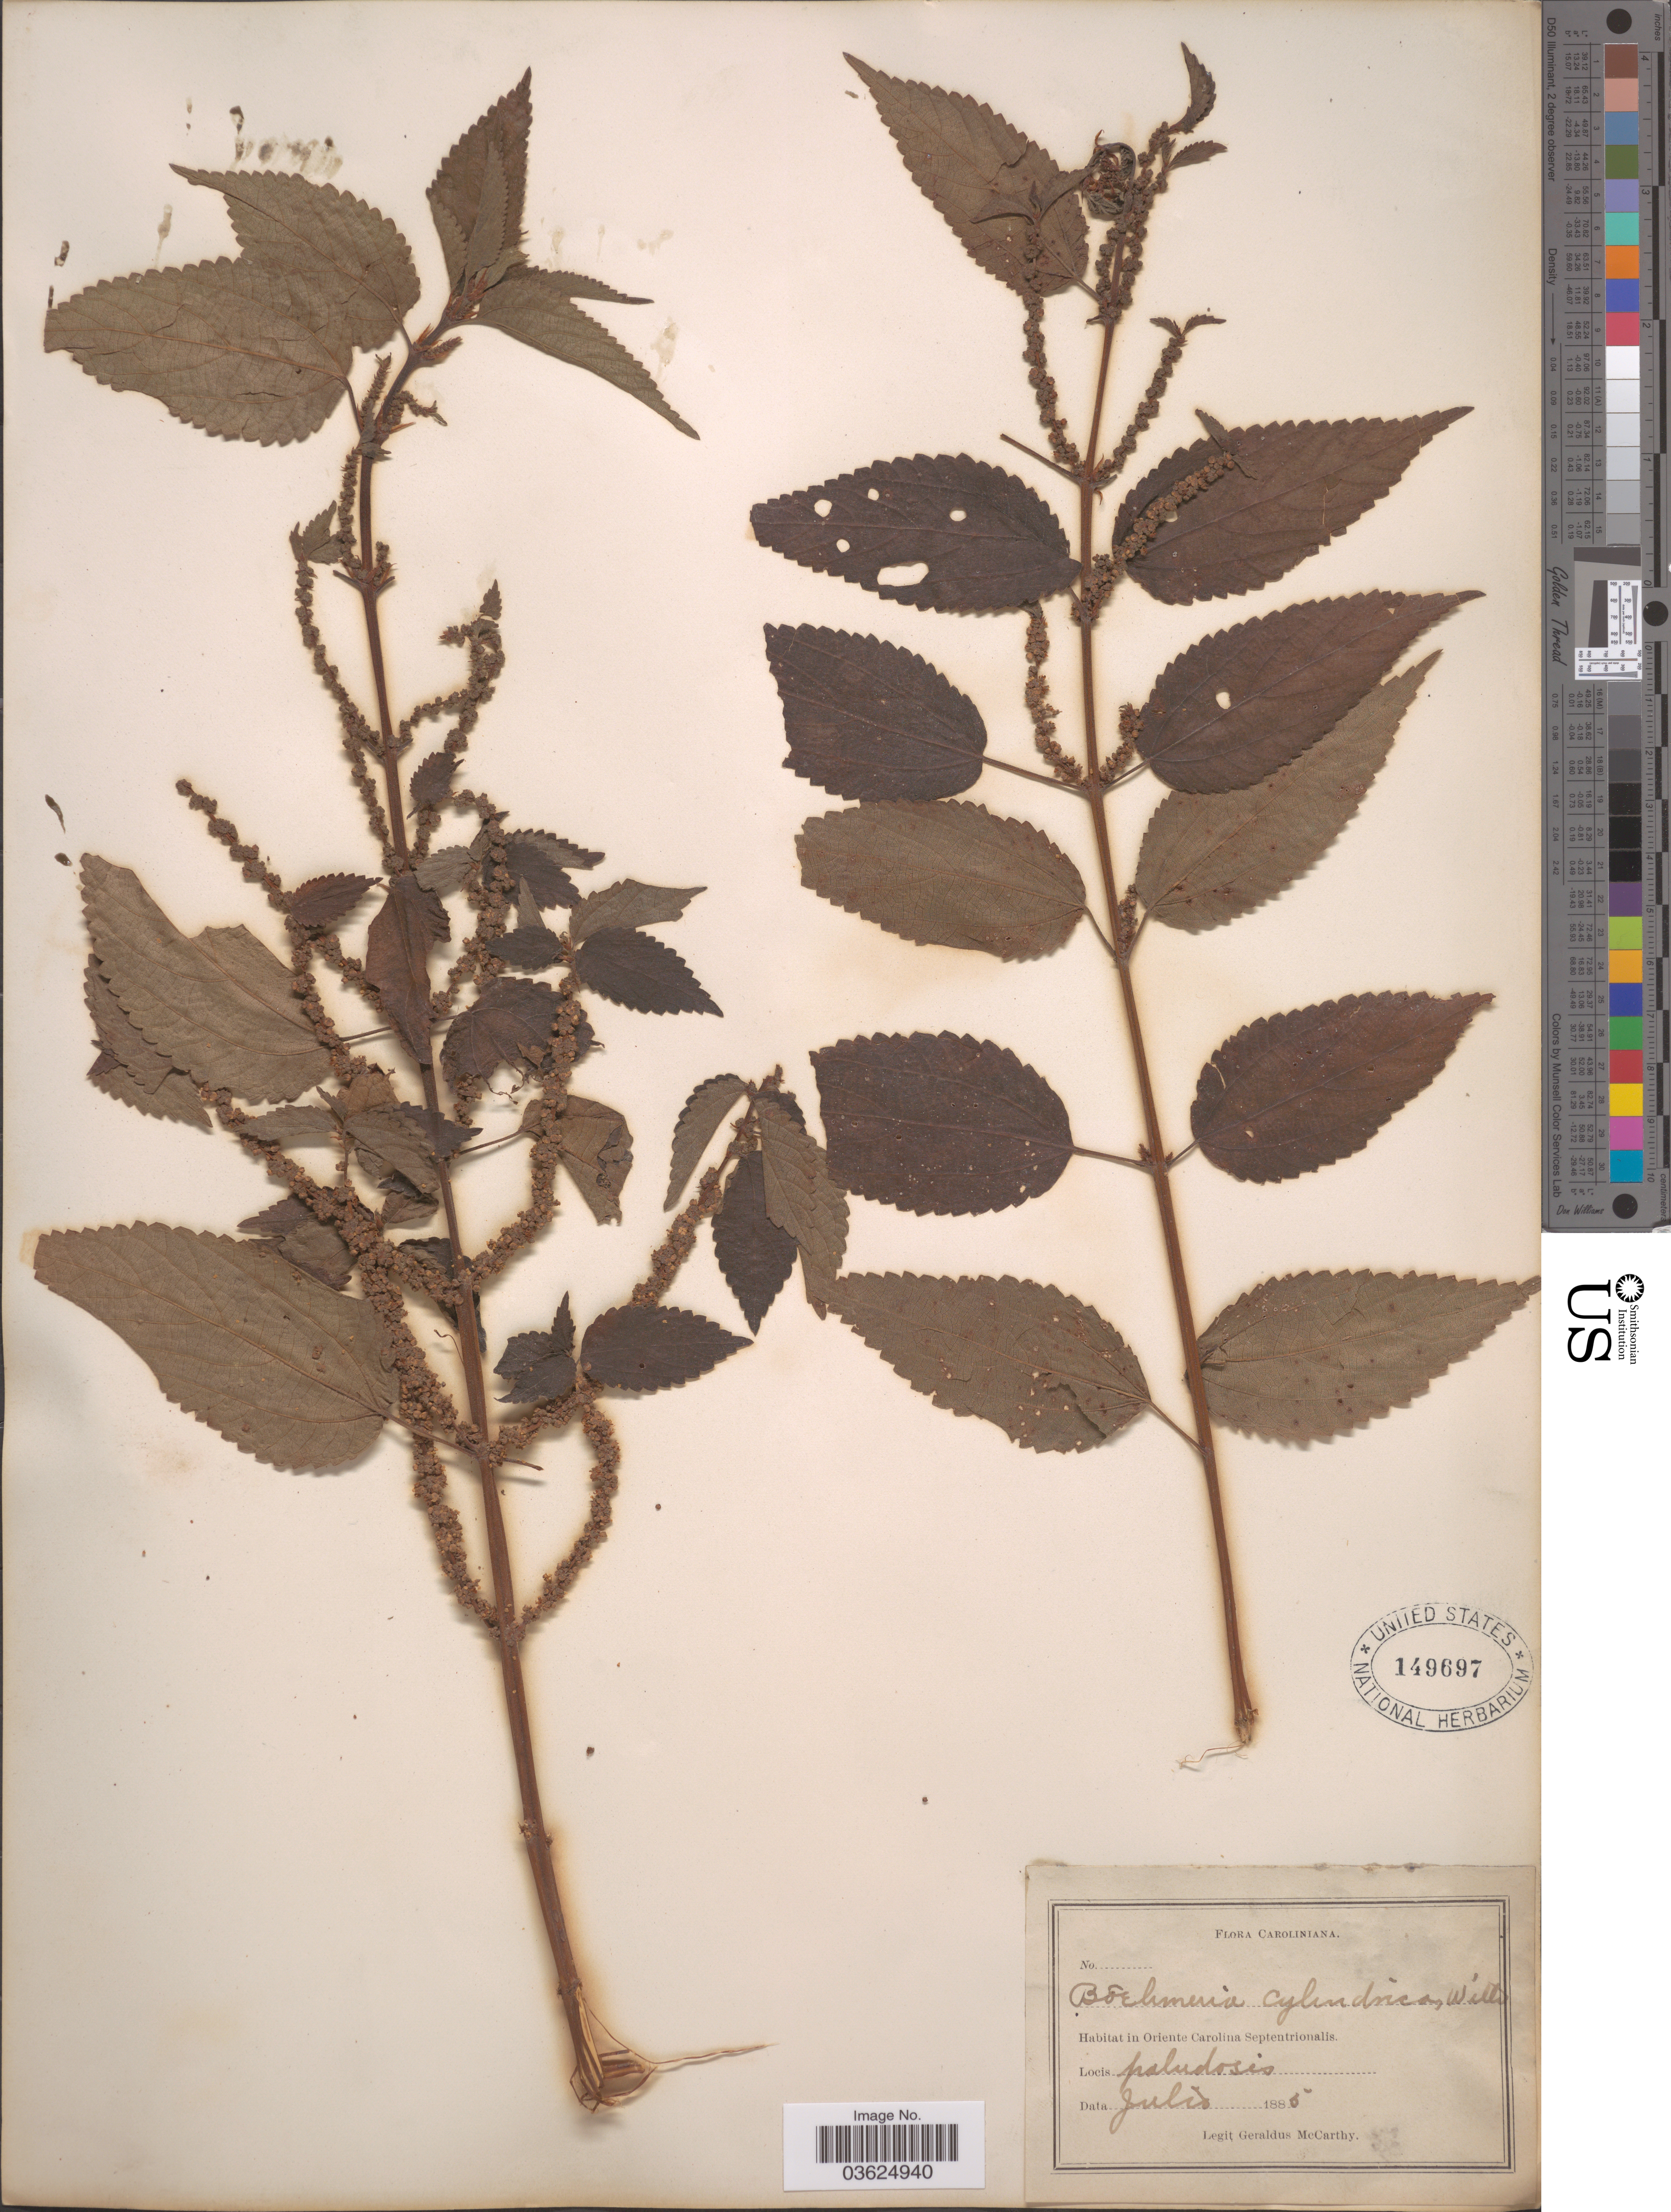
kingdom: Plantae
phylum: Tracheophyta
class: Magnoliopsida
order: Rosales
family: Urticaceae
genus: Boehmeria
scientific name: Boehmeria drummondiana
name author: Wedd.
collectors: M. McCarthy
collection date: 1885-07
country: United States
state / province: North Carolina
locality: Caroliniana. In Oriente Carolina Septentrionalis. Paludosis.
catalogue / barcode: US 149697